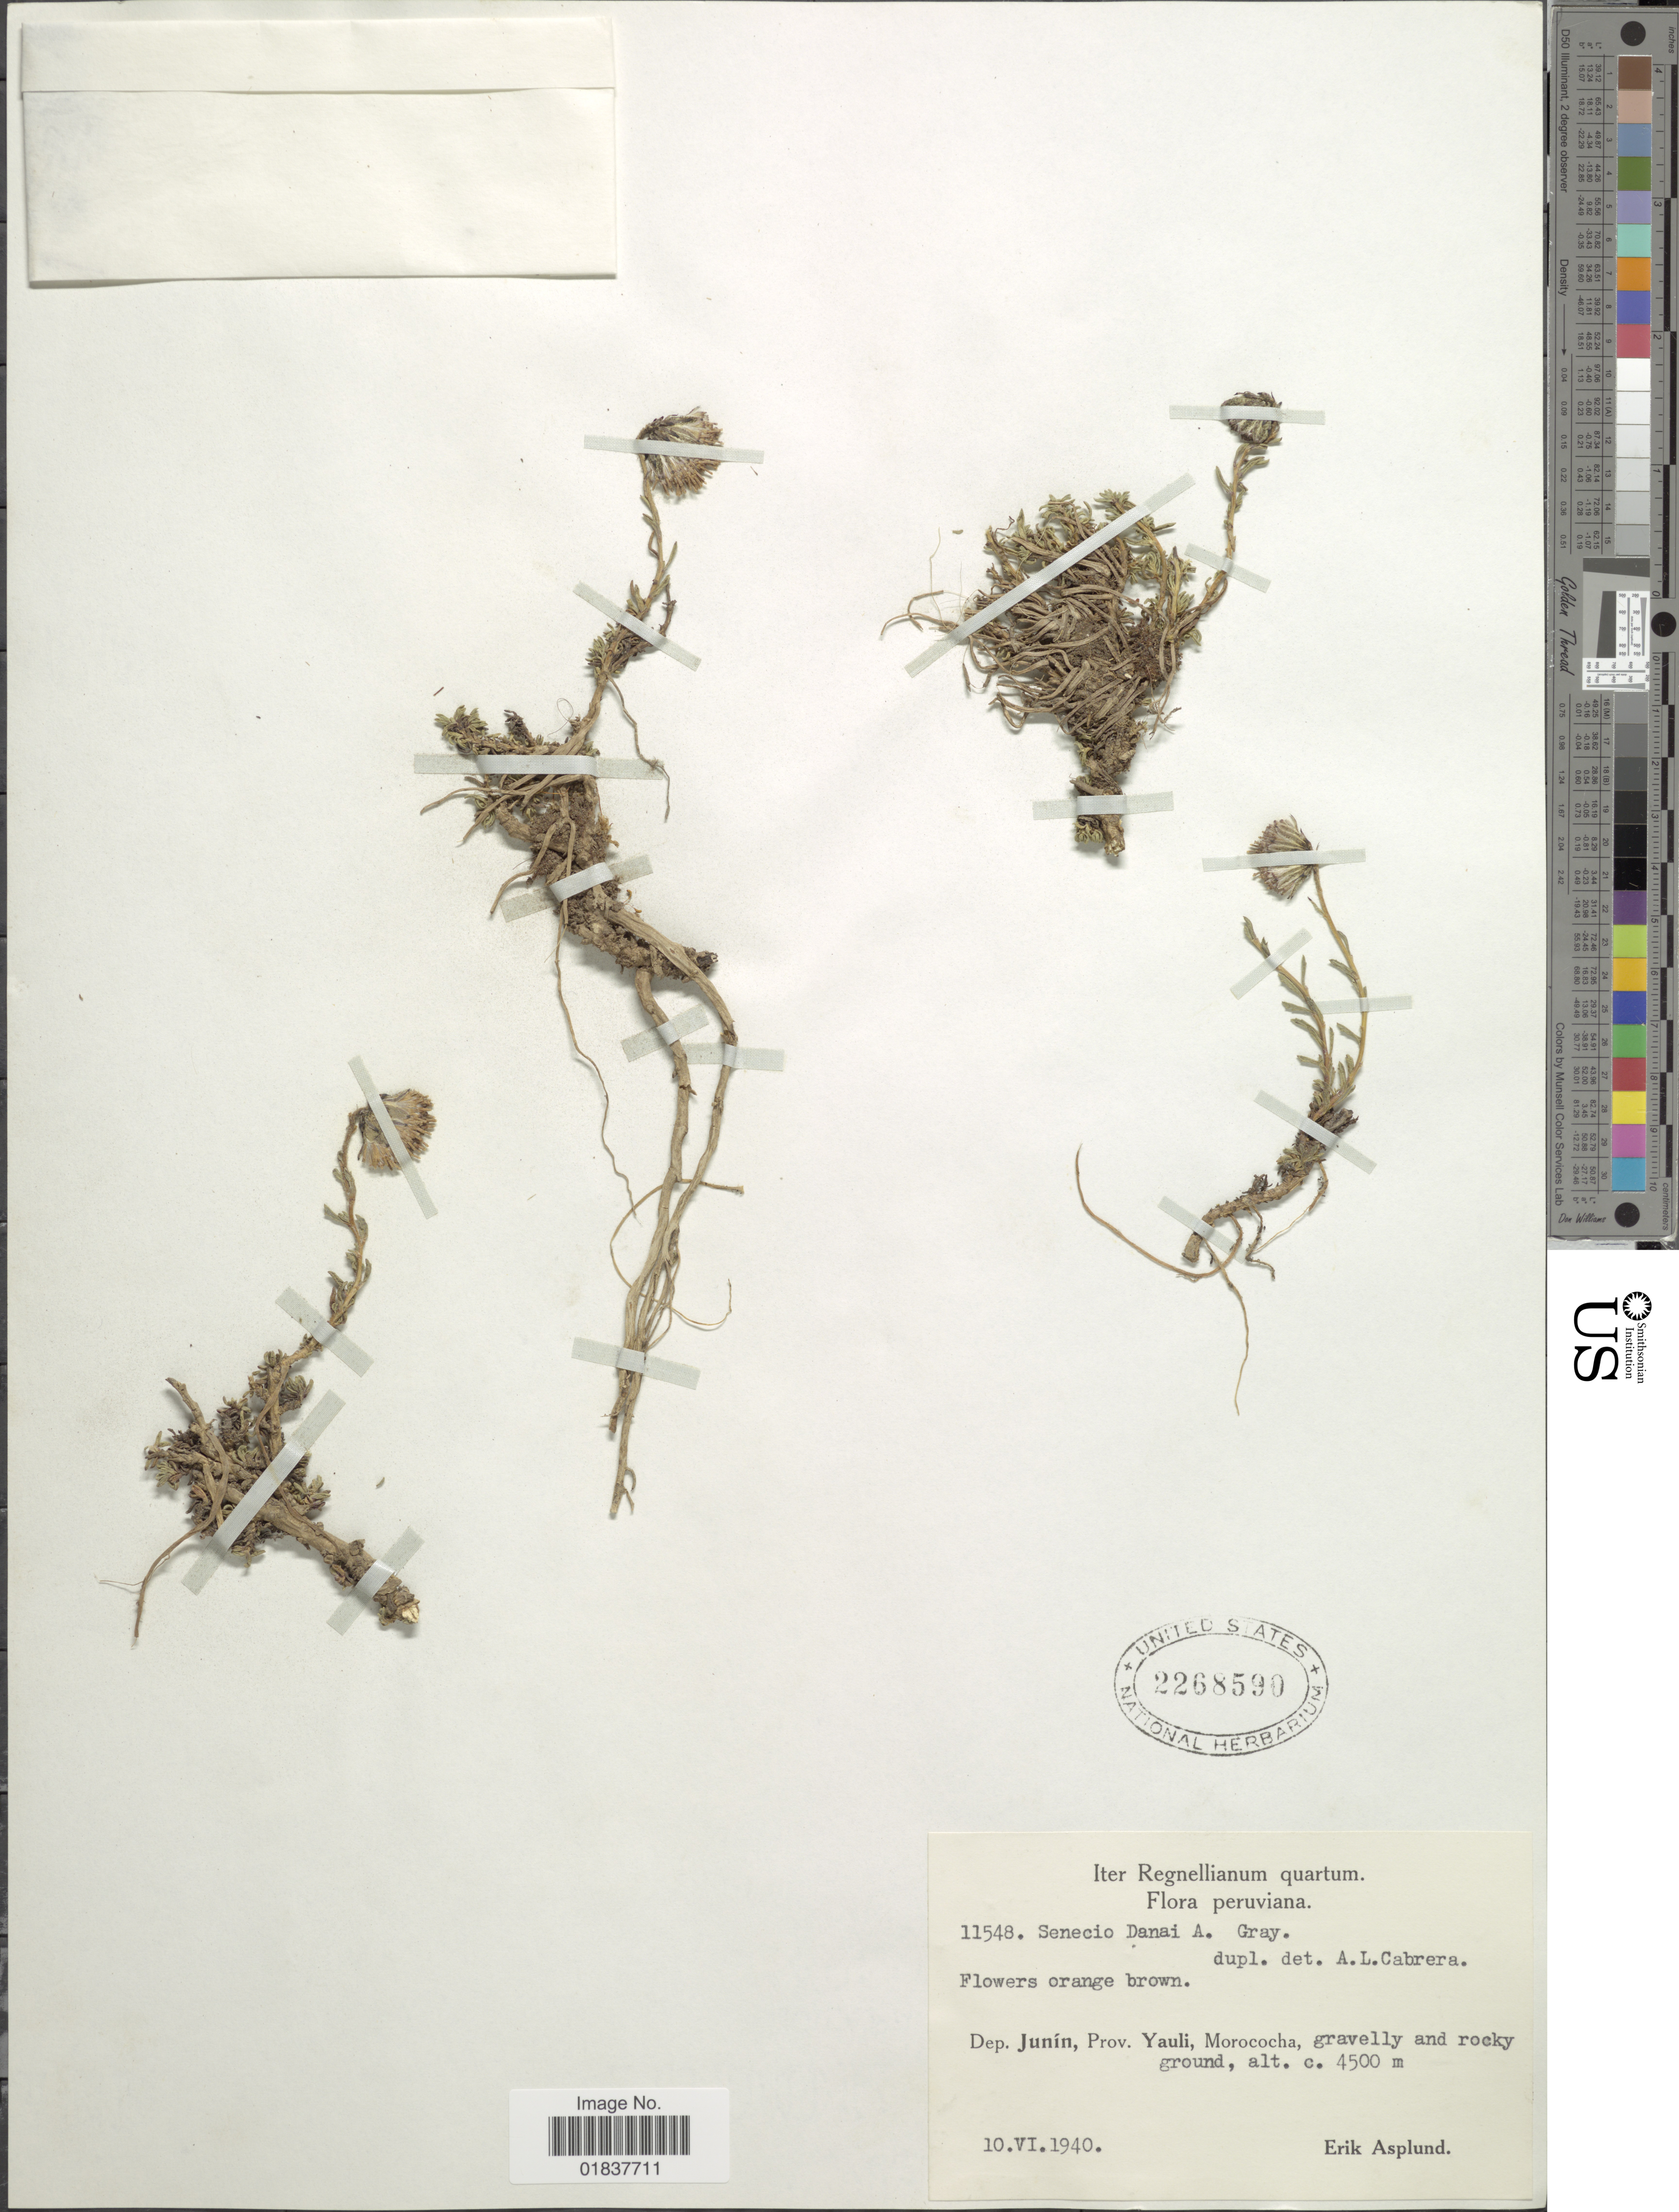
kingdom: Plantae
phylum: Tracheophyta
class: Magnoliopsida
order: Asterales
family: Asteraceae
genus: Senecio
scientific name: Senecio danal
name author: A. Gray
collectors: E. Asplund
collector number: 11548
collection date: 1940-06-10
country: Peru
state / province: Junín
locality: Prov. Yauli, Morococha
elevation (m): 4500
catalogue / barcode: US 2268590